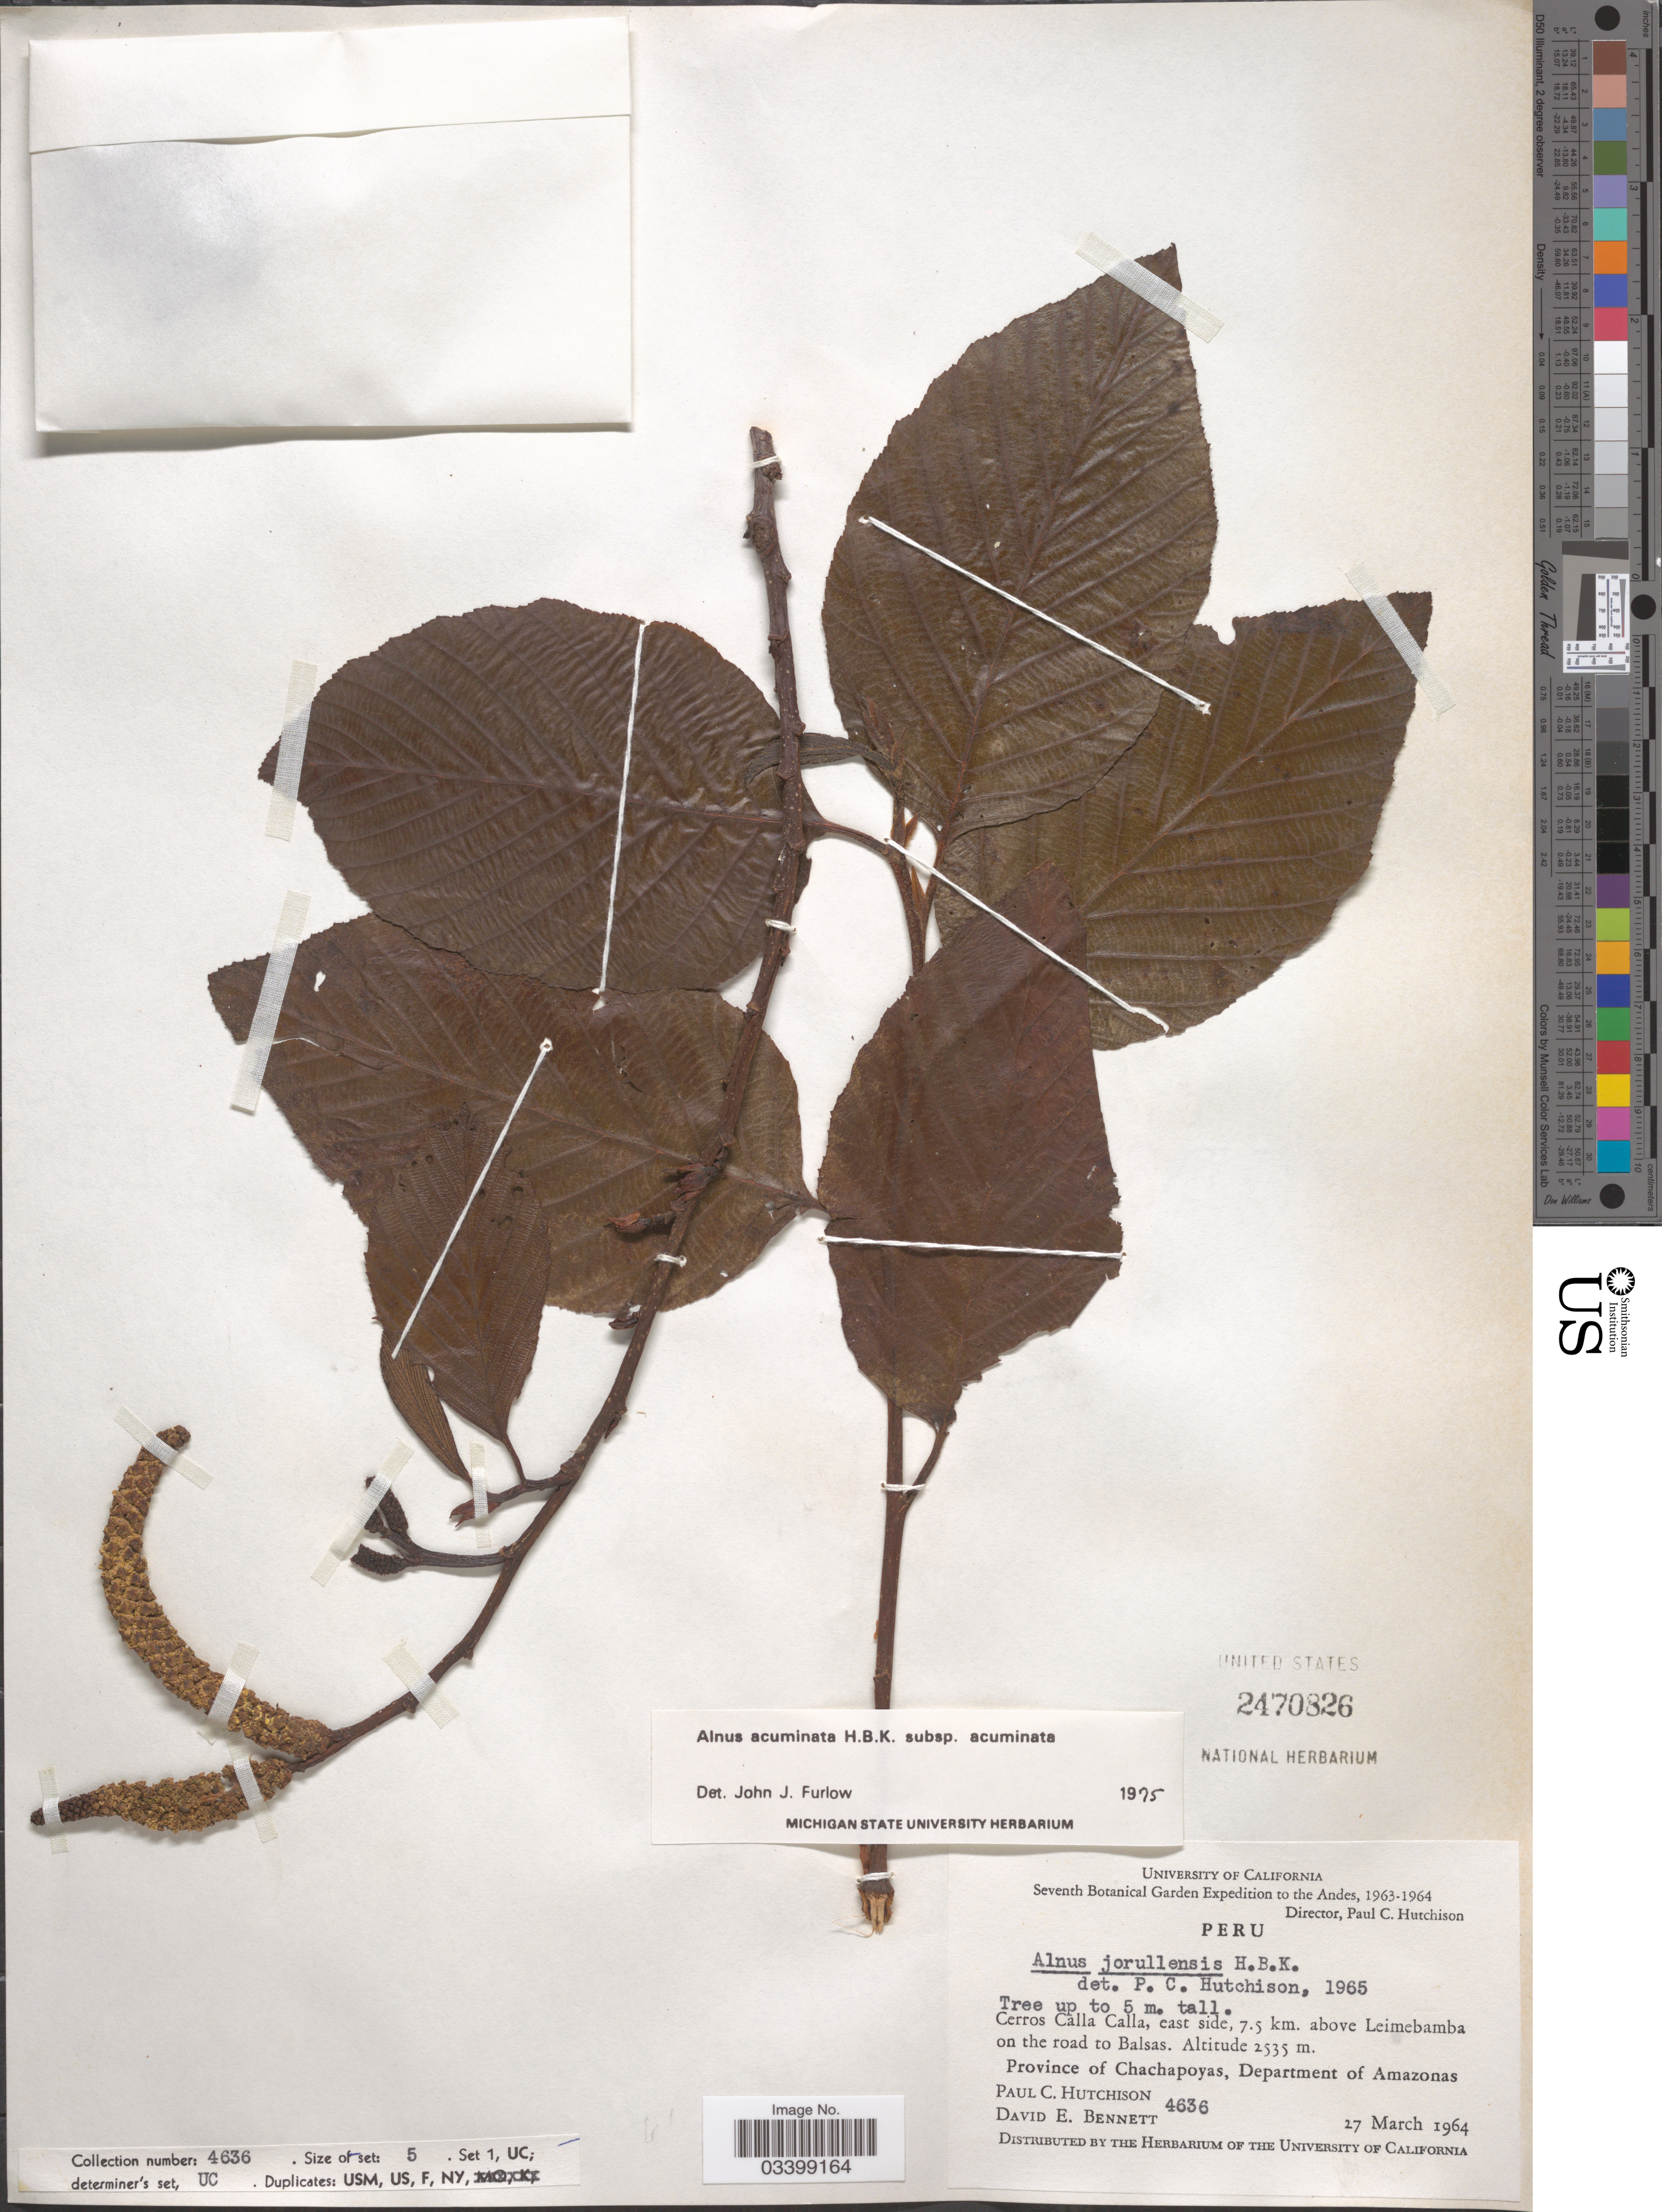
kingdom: Plantae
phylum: Tracheophyta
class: Magnoliopsida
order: Fagales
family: Betulaceae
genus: Alnus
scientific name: Alnus acuminata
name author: Kunth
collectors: P. C. Hutchison & D. E. Bennett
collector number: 4636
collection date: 1964-03-27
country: Peru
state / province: Amazonas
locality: The Andes. Cerros Calla Calla, east side, 7,5 km. above Leimebamba on the road to Balsas. Province of Chachapoyas, Department of Amazonas.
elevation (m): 2535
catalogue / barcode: US 2470826